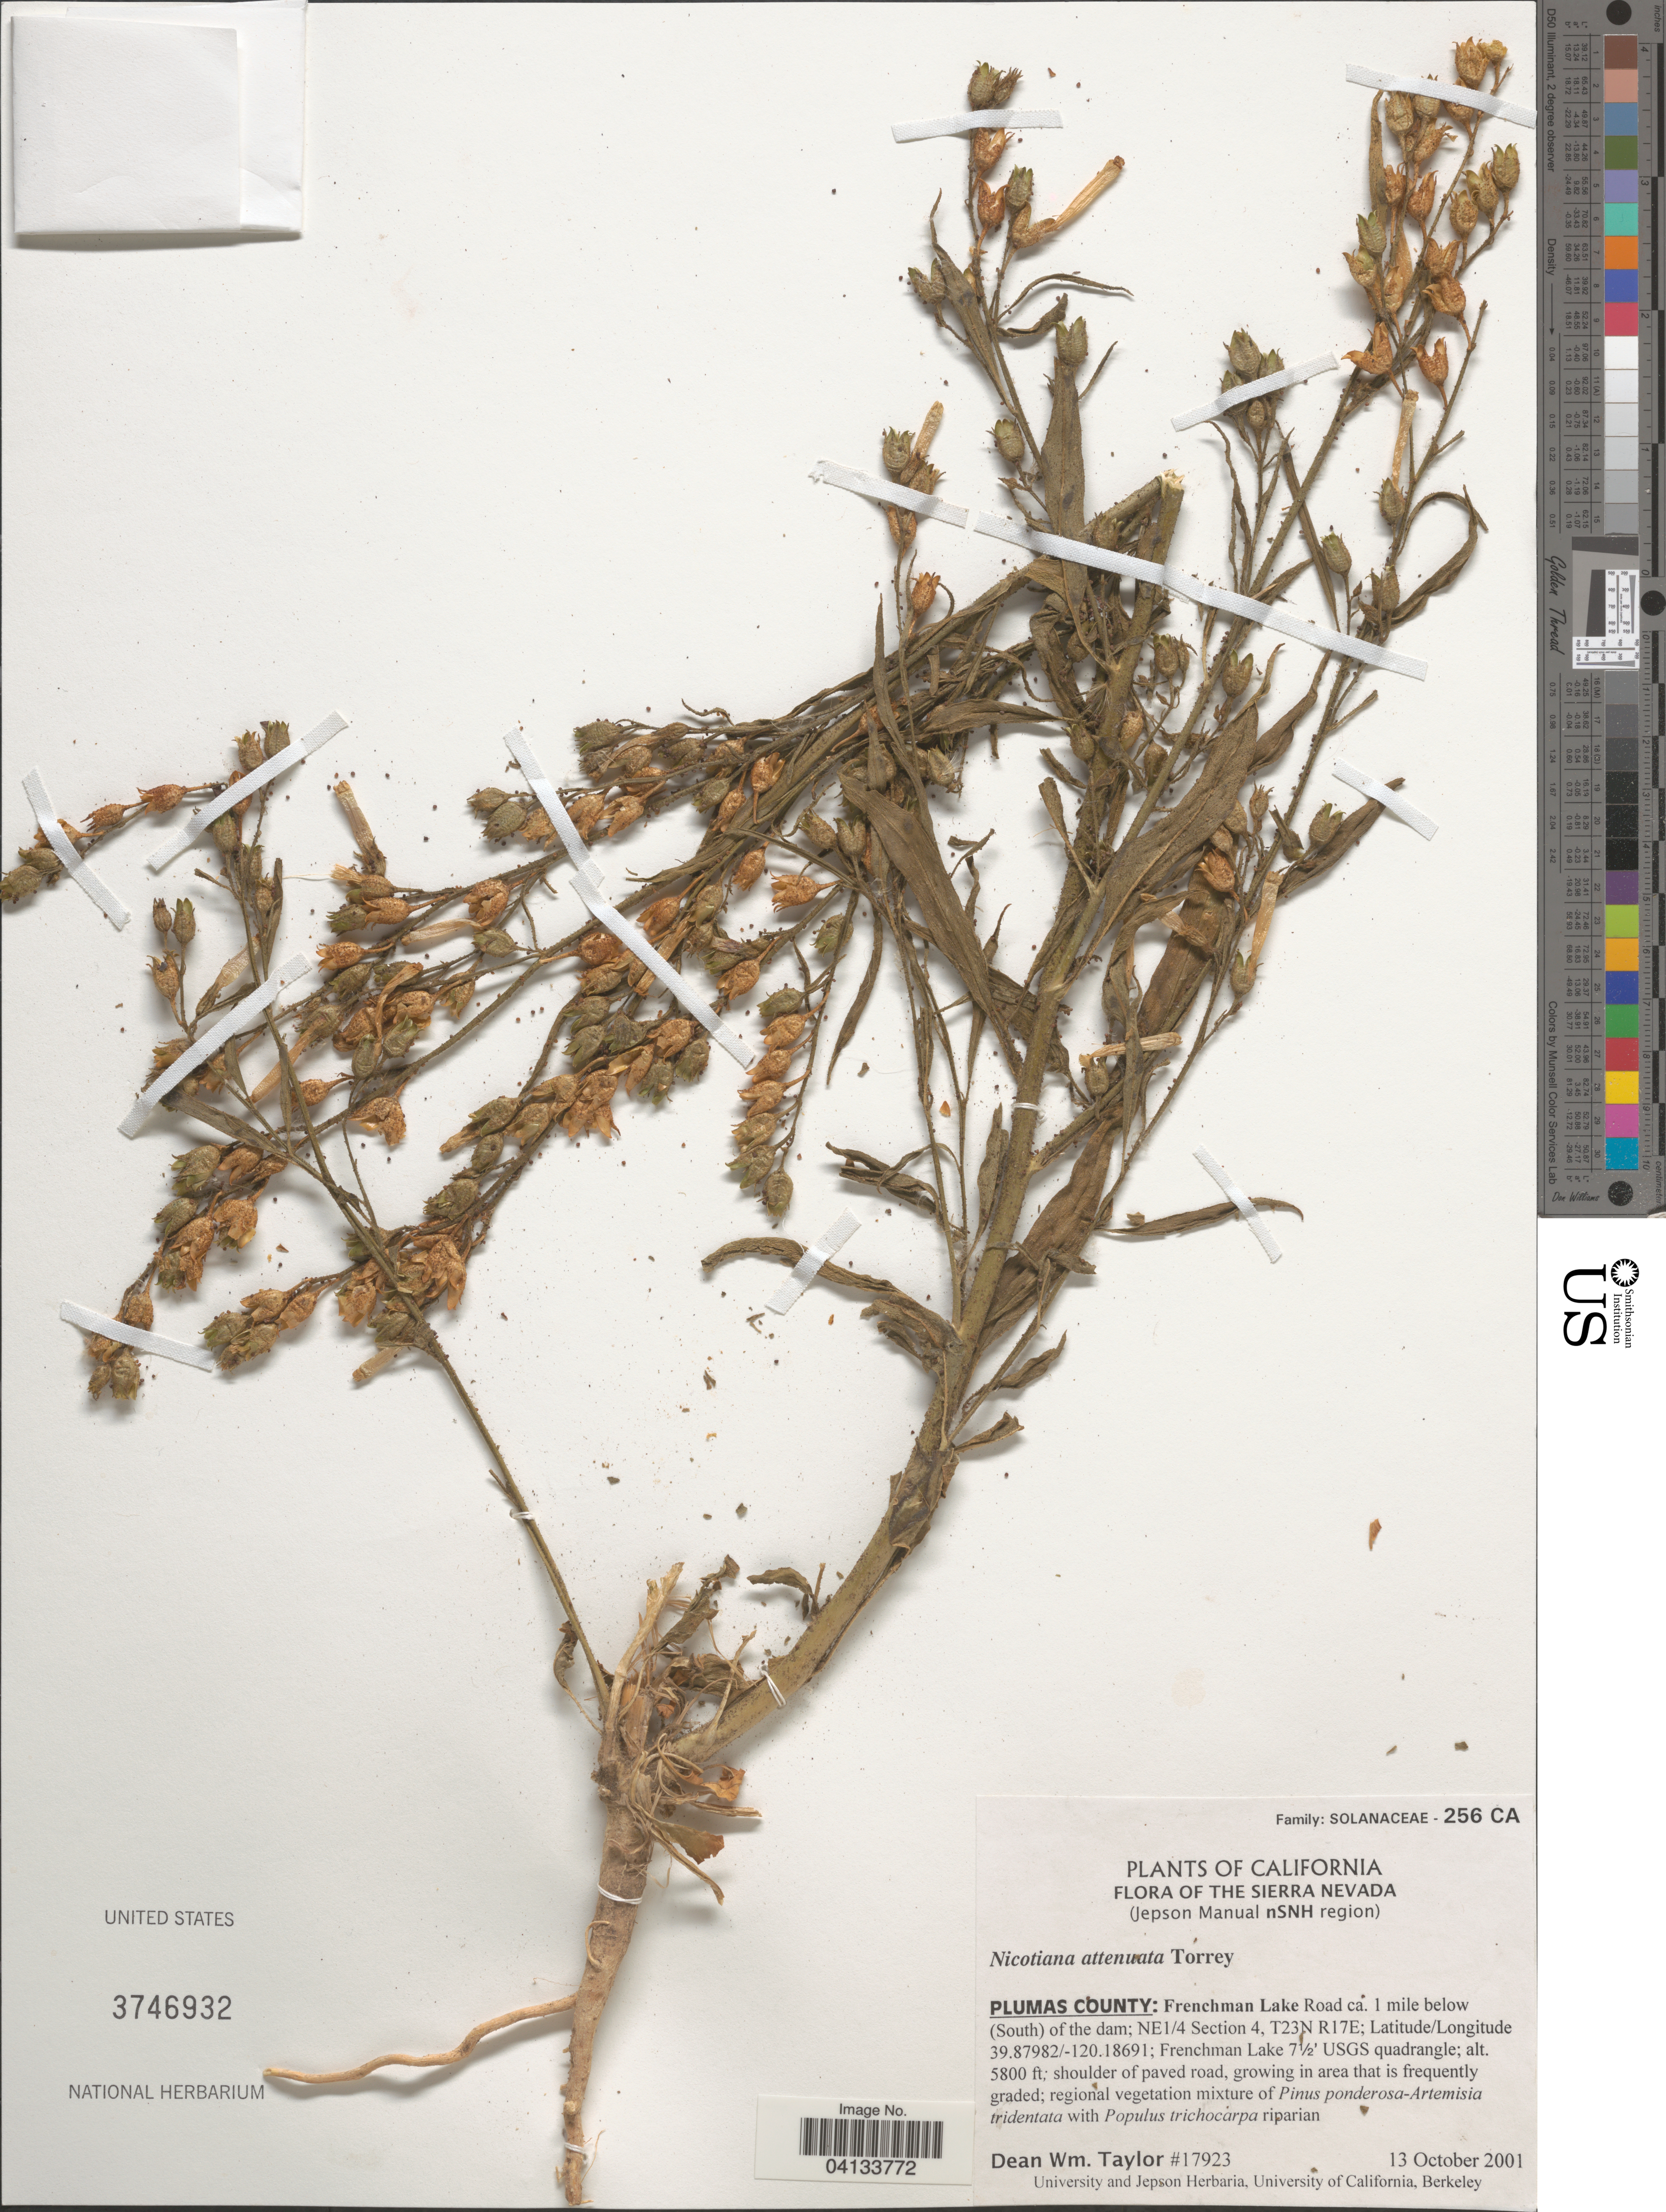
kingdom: Plantae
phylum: Tracheophyta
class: Magnoliopsida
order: Solanales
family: Solanaceae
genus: Nicotiana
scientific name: Nicotiana attenuata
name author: Torr. ex S. Watson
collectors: D. W. Taylor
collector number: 17923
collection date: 2001-10-13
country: United States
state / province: California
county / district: Plumas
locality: The Sierra Nevada. (Jepson Manual nSNH region). Plumas County: Frenchman Lake Road ca. 1 mile below (South) of the dam; NE1/4 Section 4, T23N R17E; Frenchman Lake 7½ USGS quadrangle.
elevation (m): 1768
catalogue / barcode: US 3746932